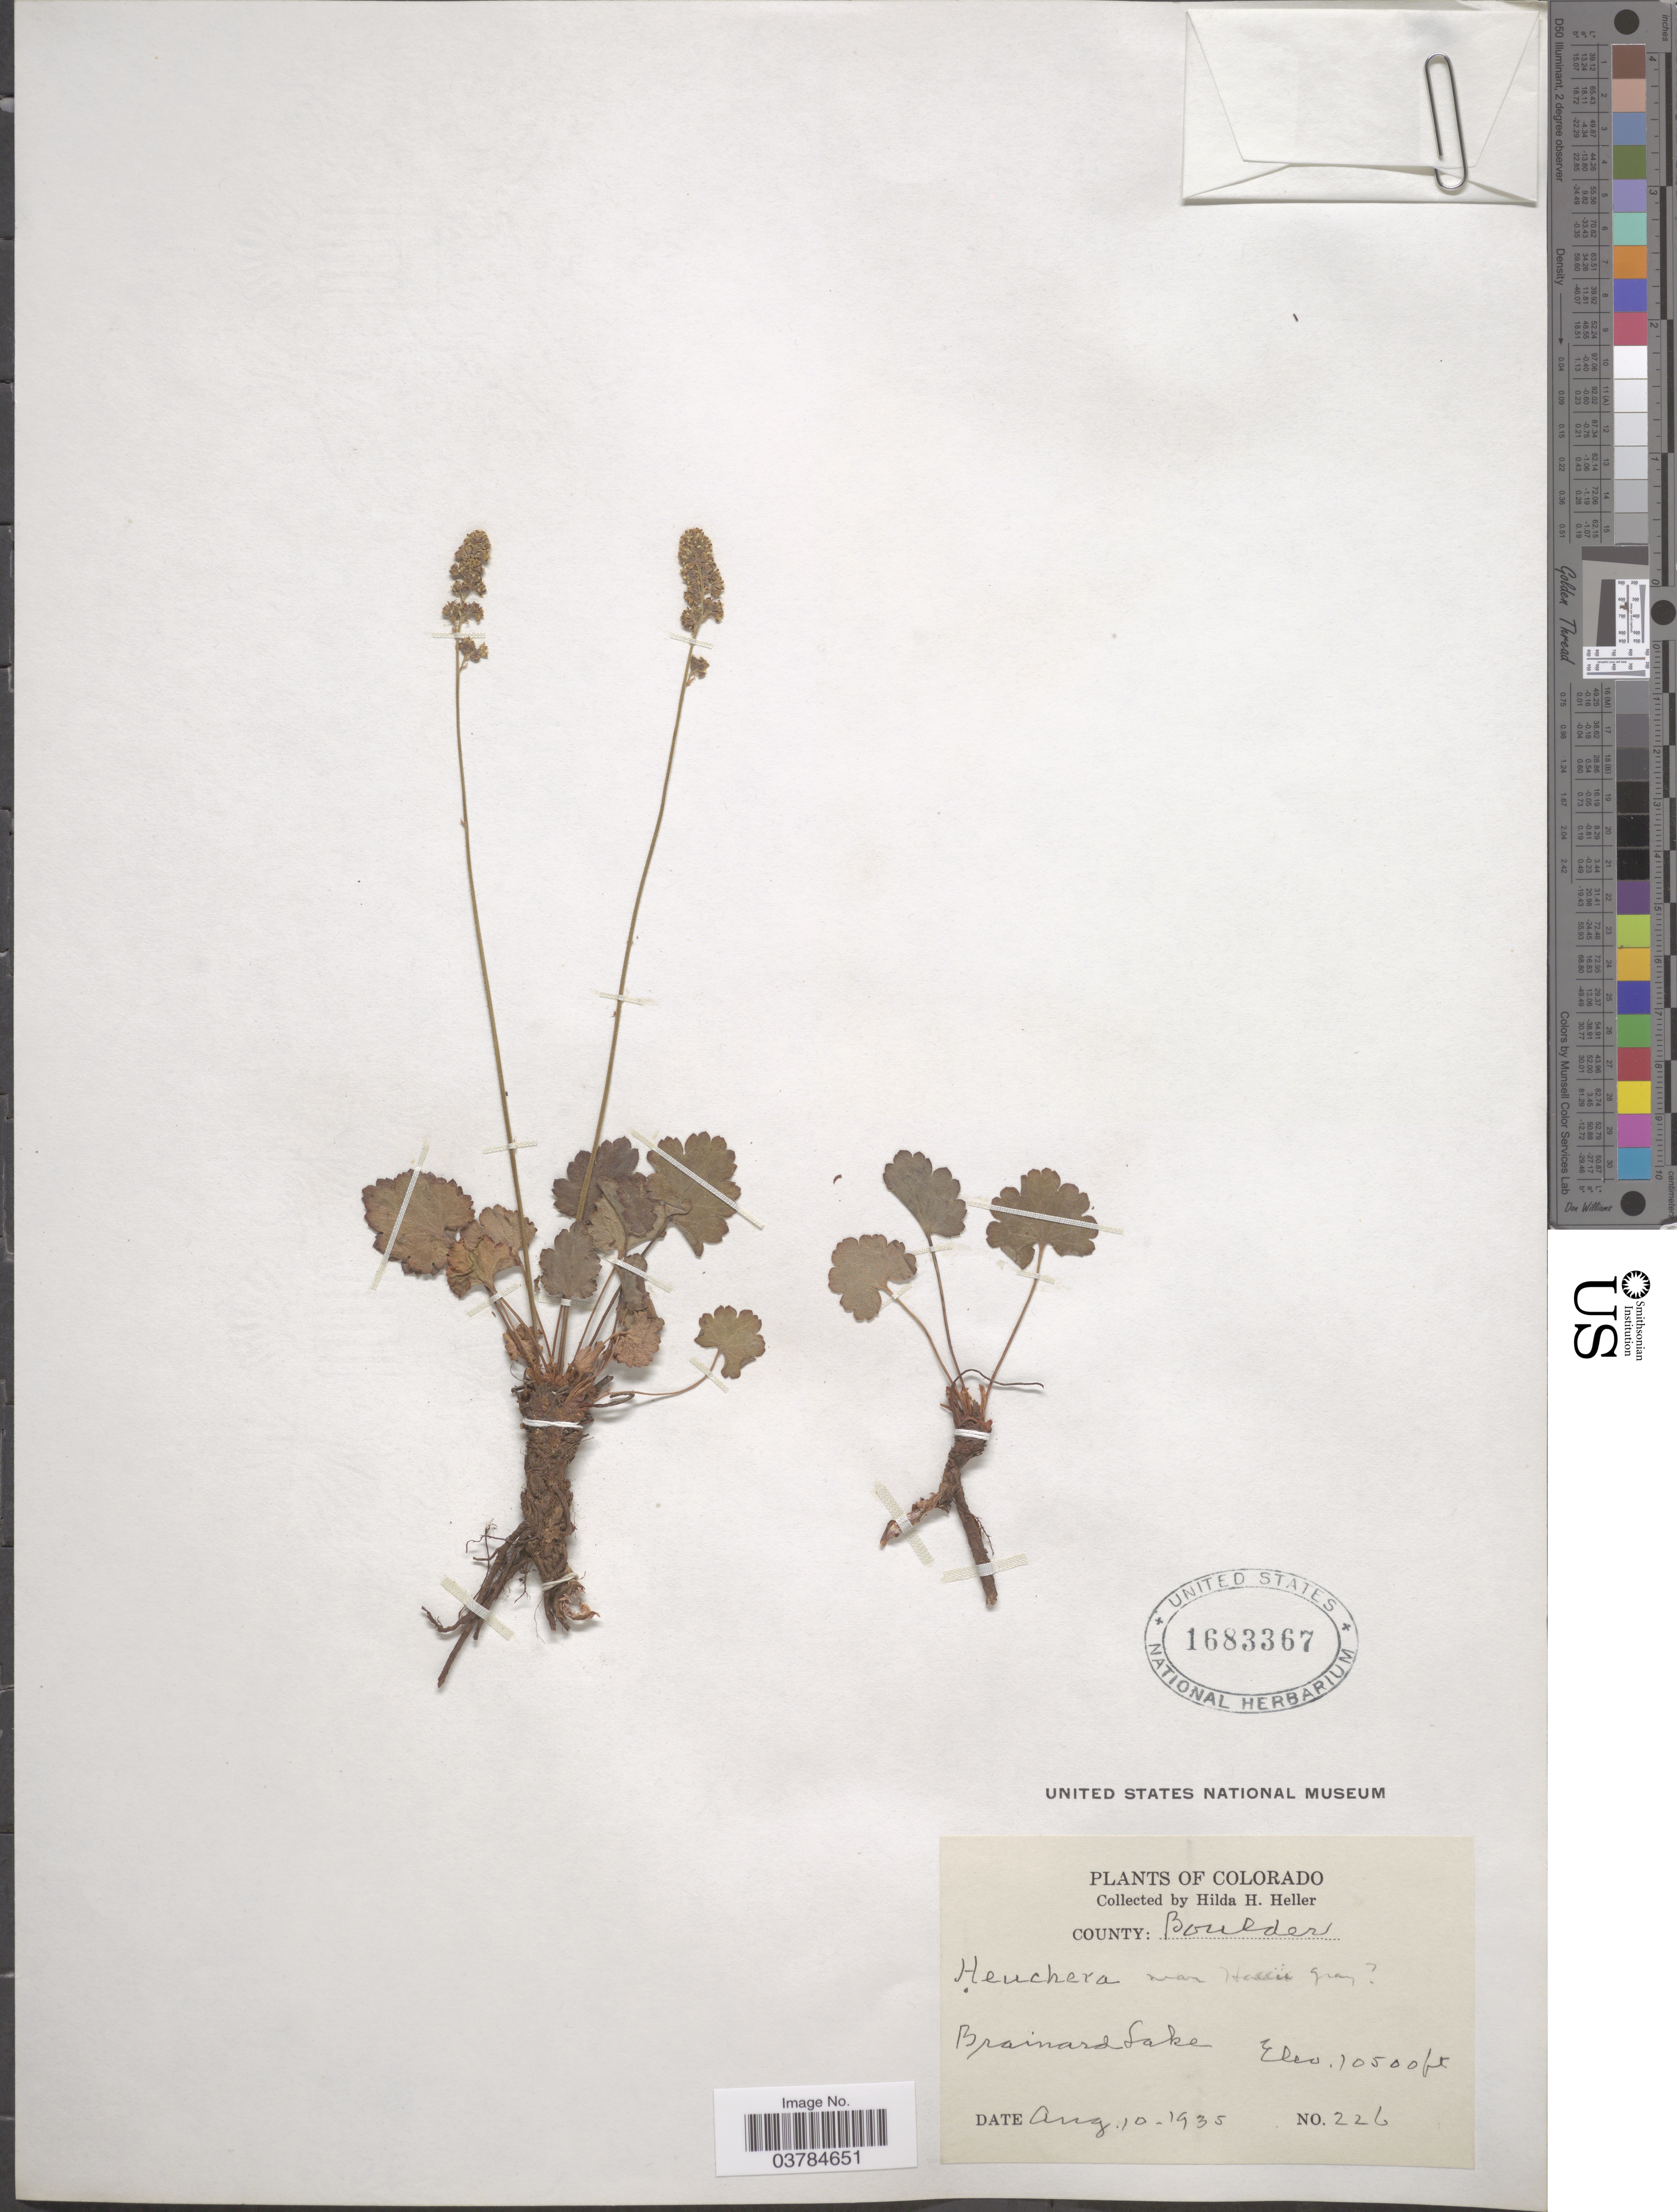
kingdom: Plantae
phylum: Tracheophyta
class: Magnoliopsida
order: Saxifragales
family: Saxifragaceae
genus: Heuchera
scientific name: Heuchera hallii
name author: A. Gray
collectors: H. H. Heller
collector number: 226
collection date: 1935-08-10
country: United States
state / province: Colorado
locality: County: Boulder. Brainard Lake.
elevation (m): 3200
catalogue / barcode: US 1683367